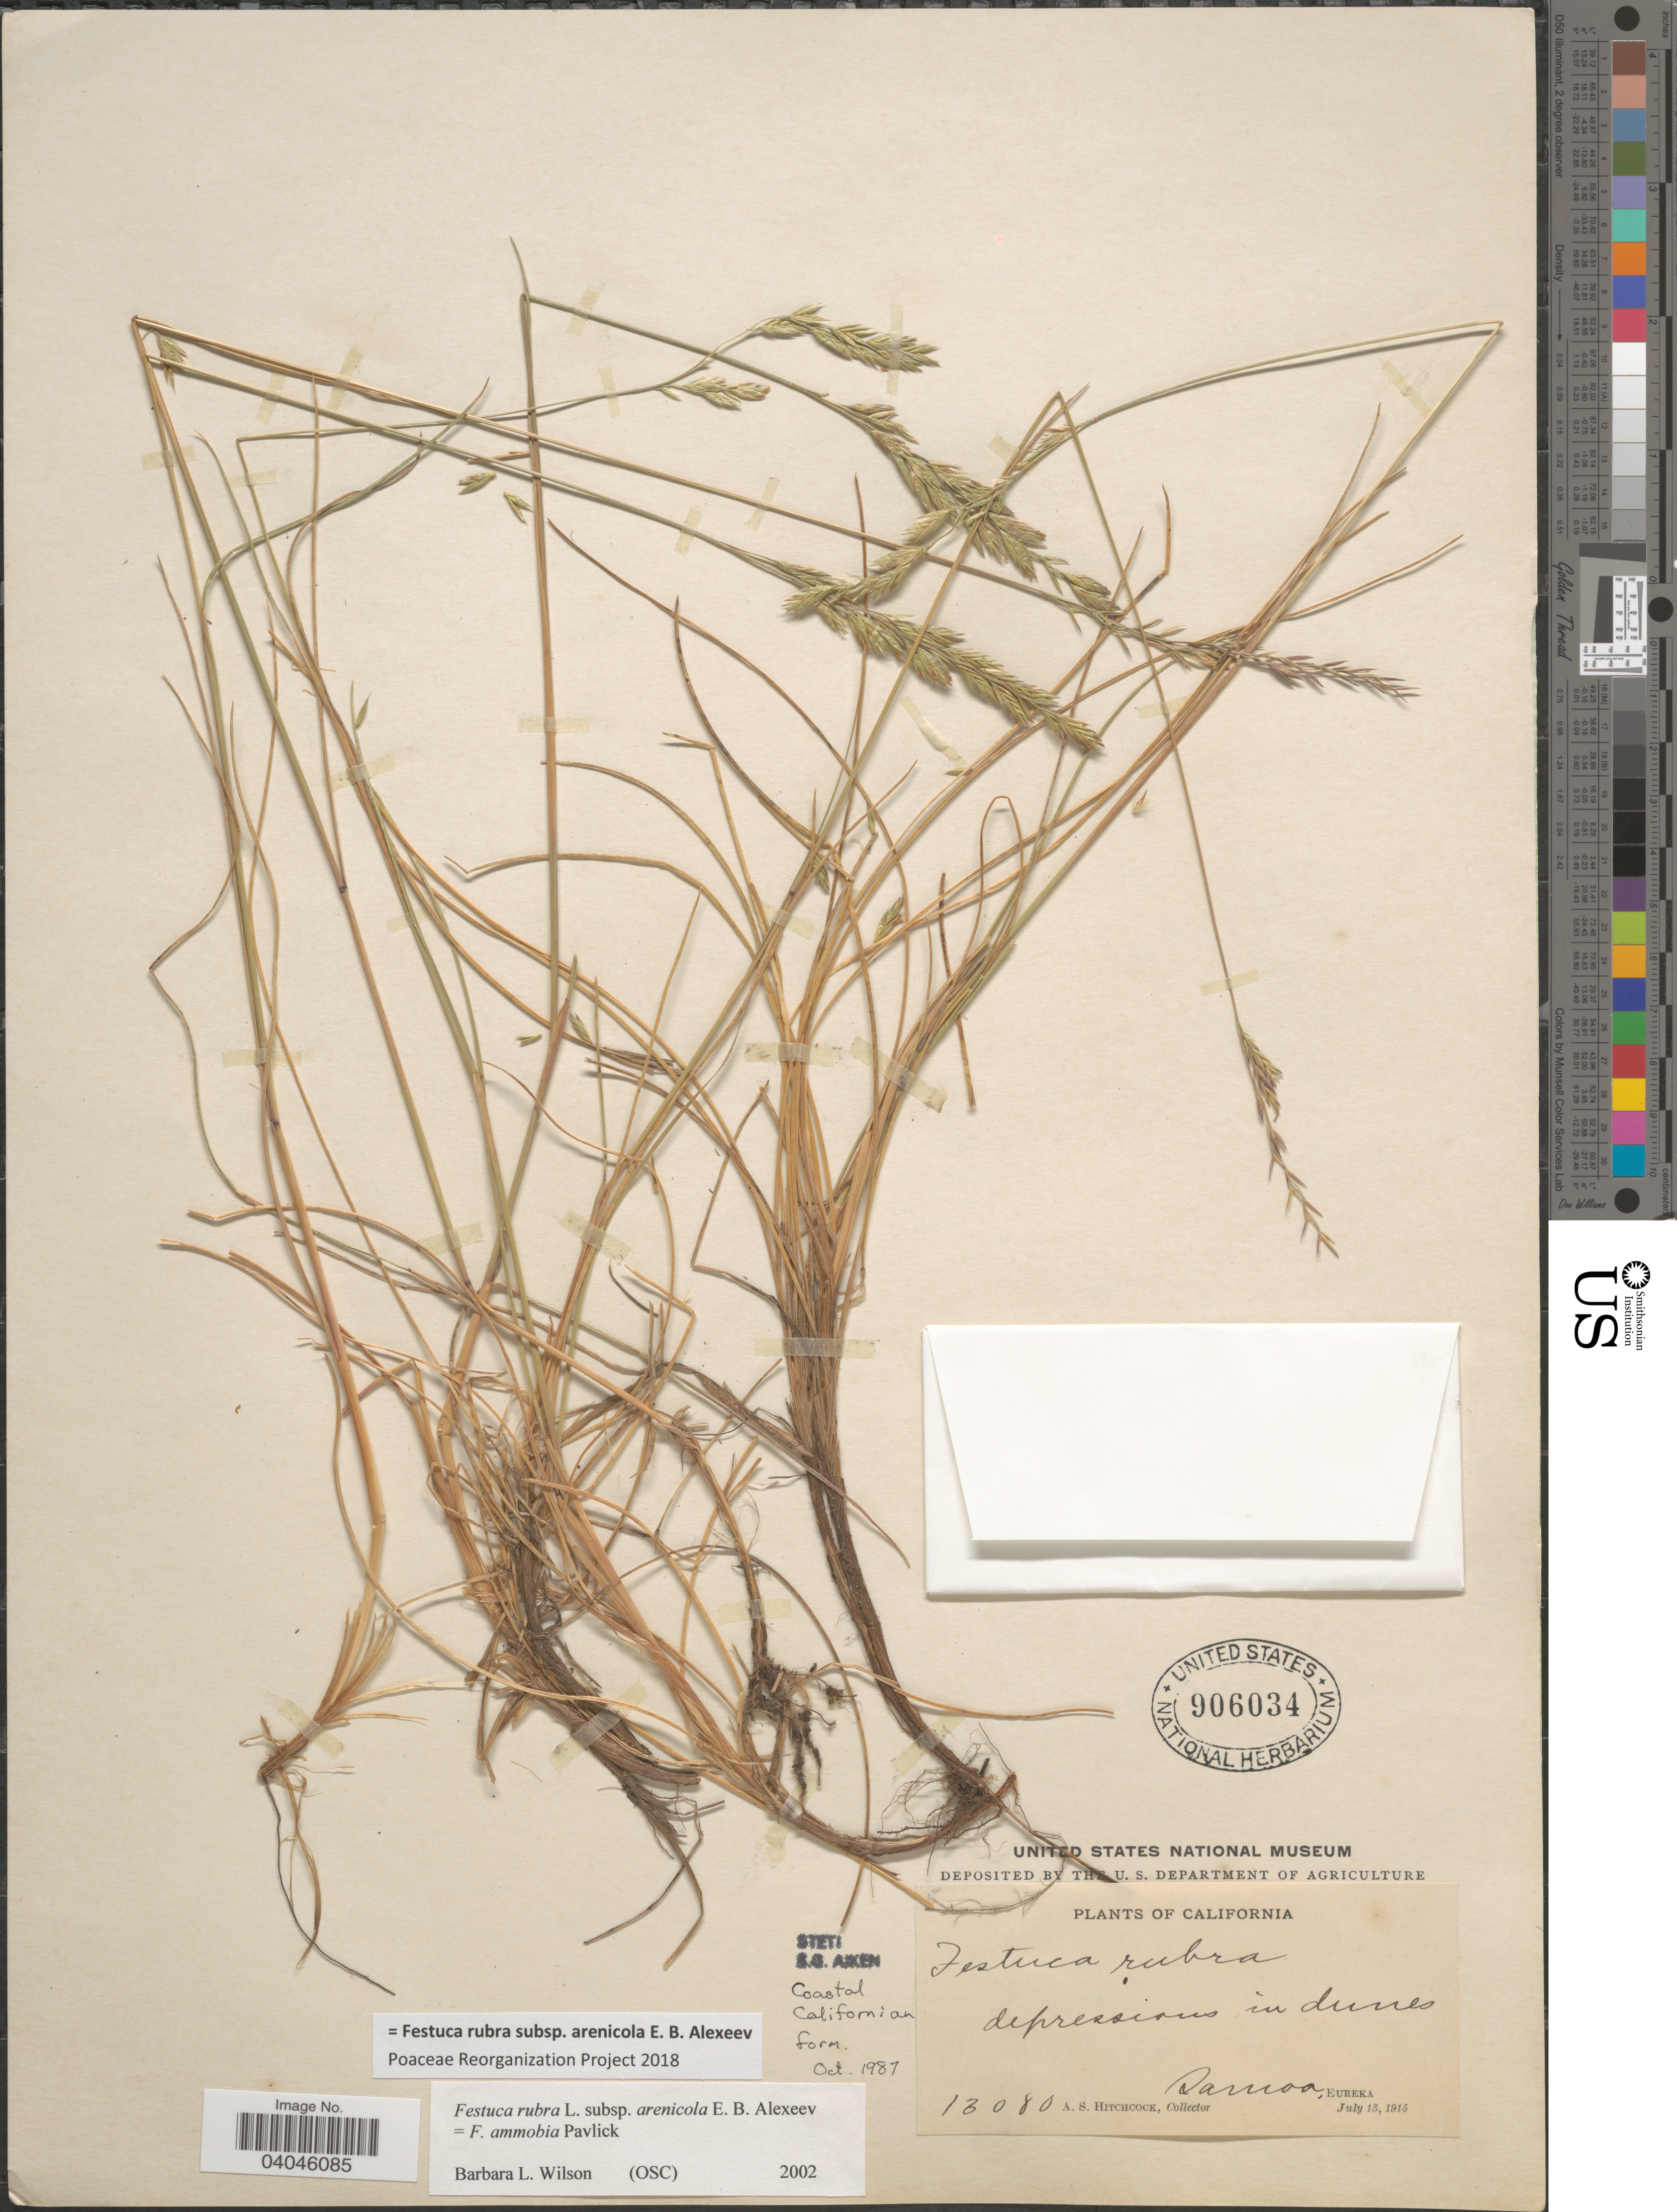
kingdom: Plantae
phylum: Tracheophyta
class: Liliopsida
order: Poales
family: Poaceae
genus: Festuca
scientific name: Festuca rubra subsp. arenicola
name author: E.B. Alexeev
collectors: A. S. Hitchcock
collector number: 13080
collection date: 1915-07-13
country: United States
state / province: California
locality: Samoa, Eureka.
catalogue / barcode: US 906034